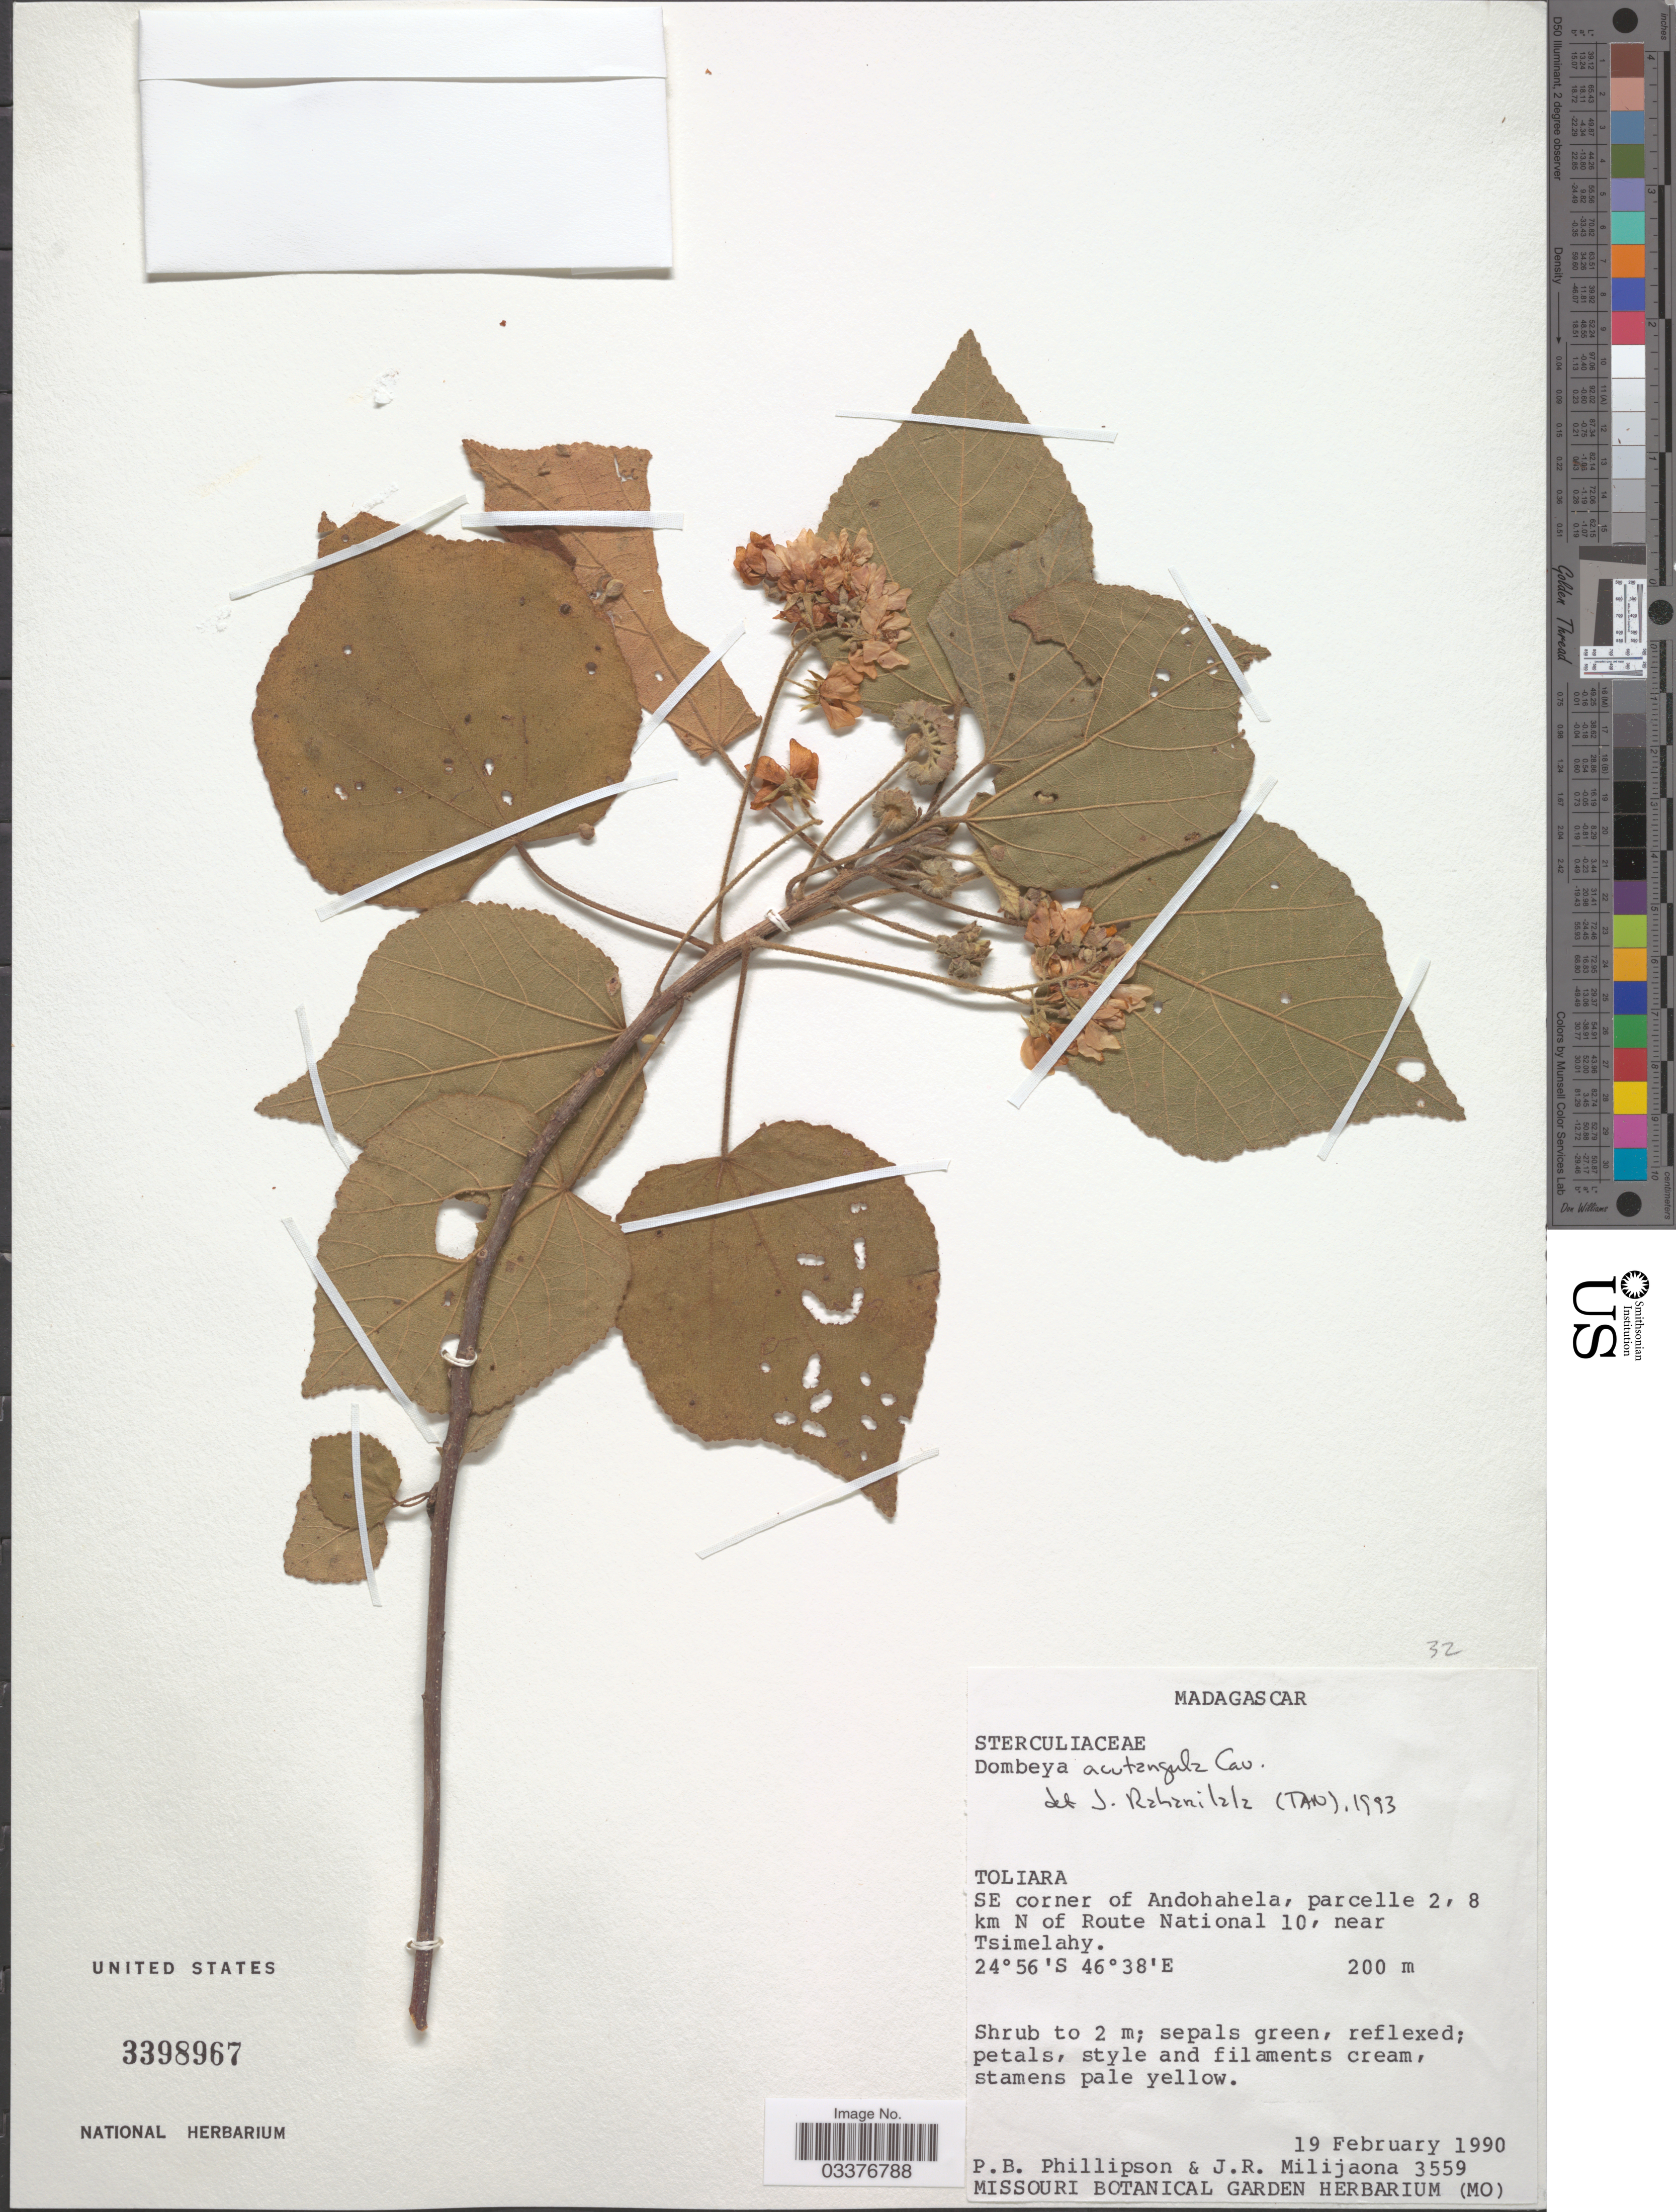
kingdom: Plantae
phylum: Tracheophyta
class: Magnoliopsida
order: Malvales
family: Malvaceae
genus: Dombeya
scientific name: Dombeya greveana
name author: Baill.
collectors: P. B. Phillipson & J. R. Milijaona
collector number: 3559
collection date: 1990-02-19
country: Madagascar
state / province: Anosy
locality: SE corner of Andohahela, parcelle 2, 8 km N of Route National 10, near Tsimelahy.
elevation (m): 200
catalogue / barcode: US 3398967